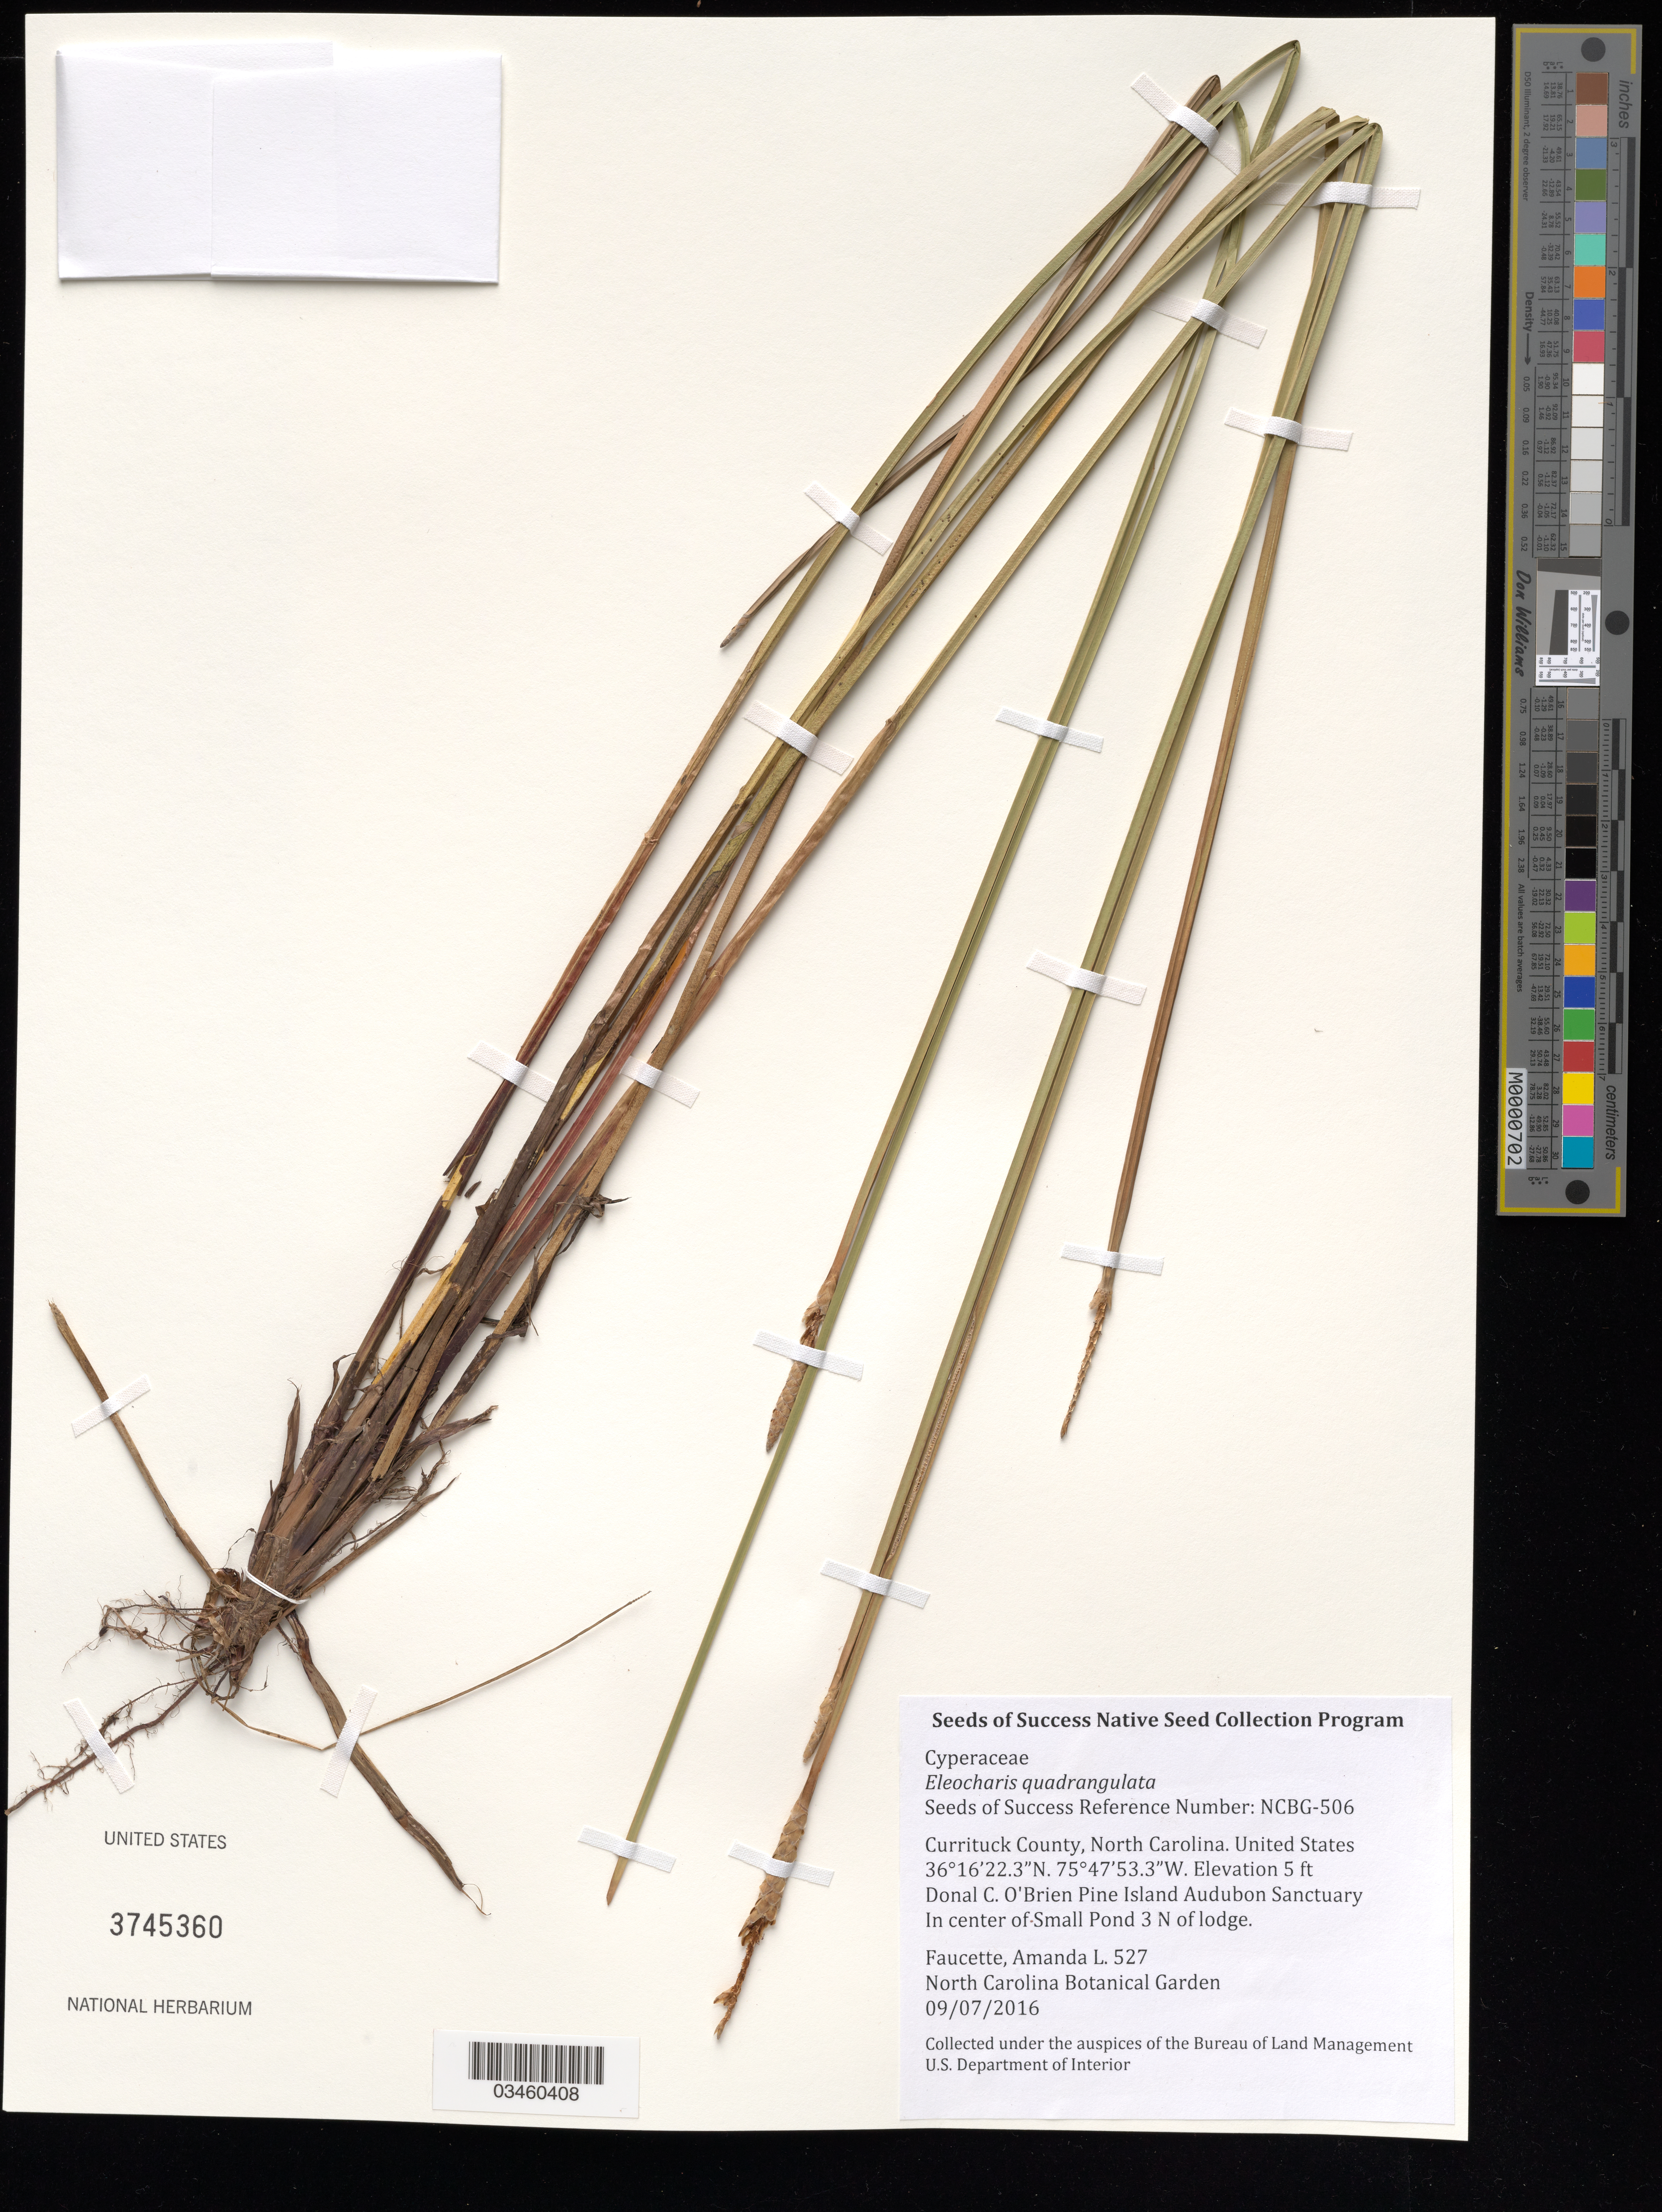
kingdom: Plantae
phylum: Tracheophyta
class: Liliopsida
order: Poales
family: Cyperaceae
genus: Eleocharis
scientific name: Eleocharis quadrangulata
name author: (Michx.) Roem. & Schult.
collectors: A. Faucette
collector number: NCBG-506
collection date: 2016-09-07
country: United States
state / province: North Carolina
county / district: Currituck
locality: Donal C. O'Brien Pine Island Audubon. Small pond 3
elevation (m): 2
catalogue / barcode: US 3745360